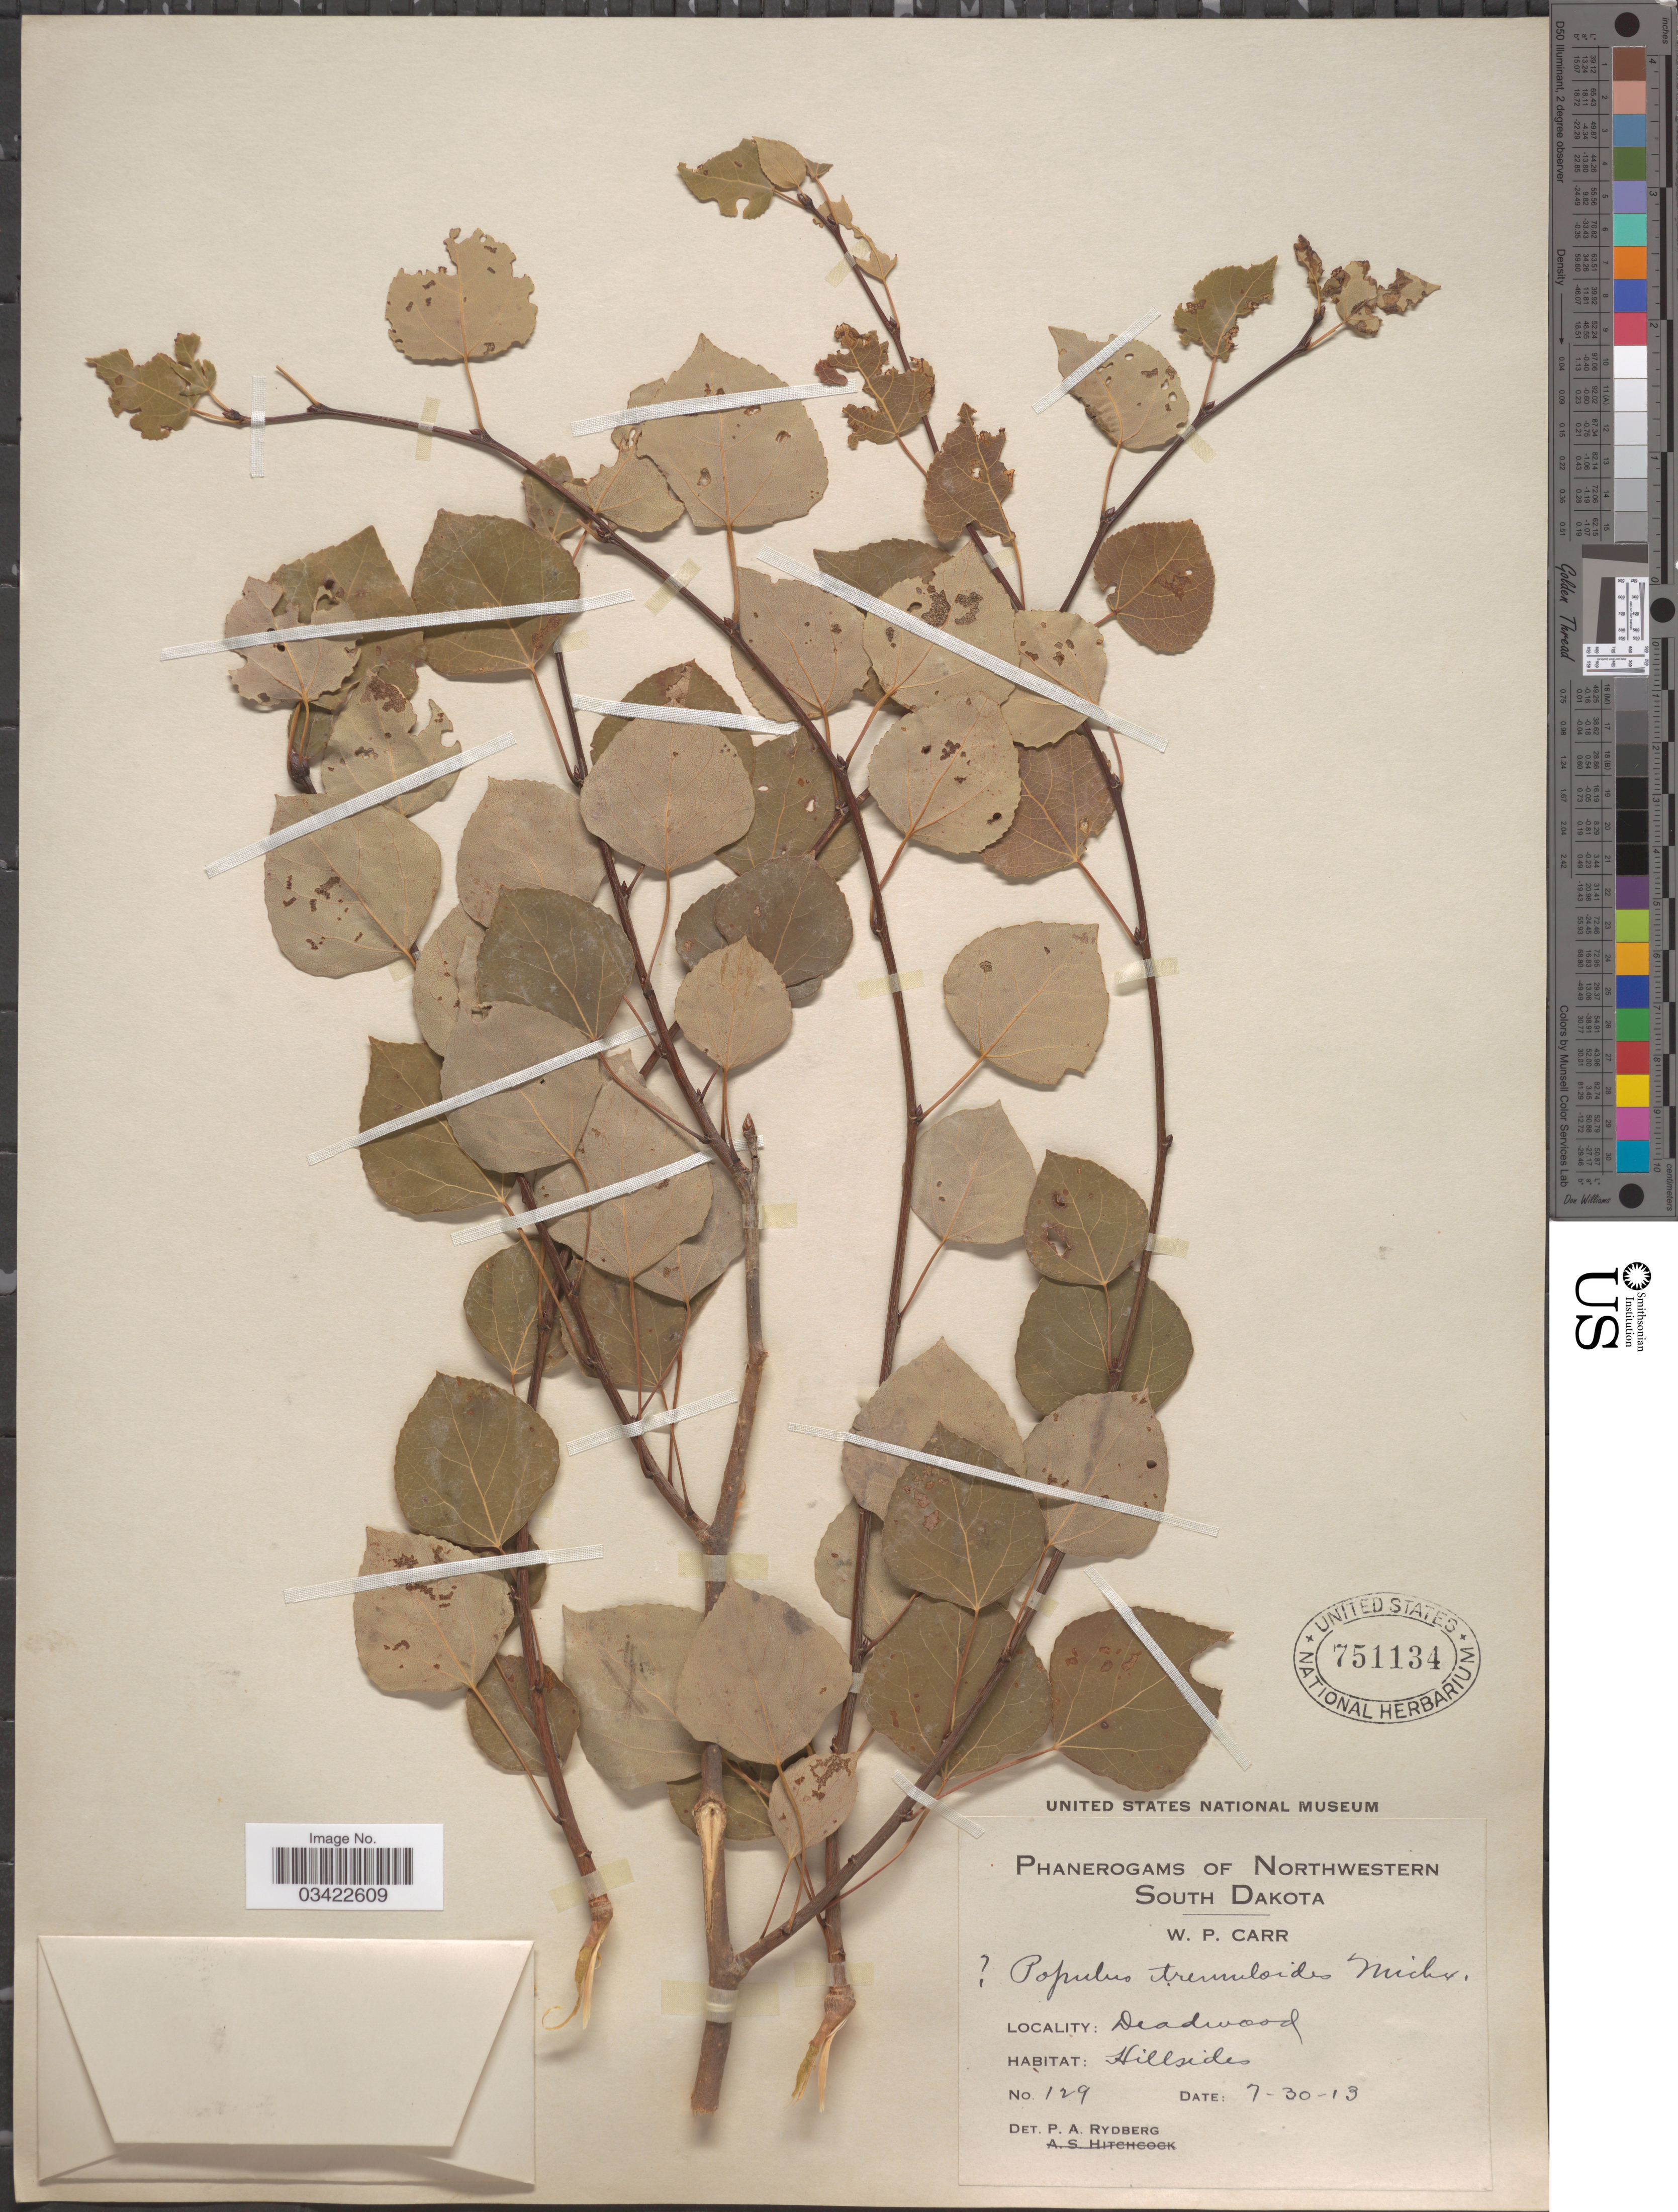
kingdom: Plantae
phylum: Tracheophyta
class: Magnoliopsida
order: Malpighiales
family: Salicaceae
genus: Populus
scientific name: Populus tremuloides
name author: Michx.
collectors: W. Carr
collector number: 129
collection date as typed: Transcribed d/m/y: 30/7/13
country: United States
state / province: South Dakota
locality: Northwestern South Dakota. Deadwood, Hillsides.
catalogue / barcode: US 751134